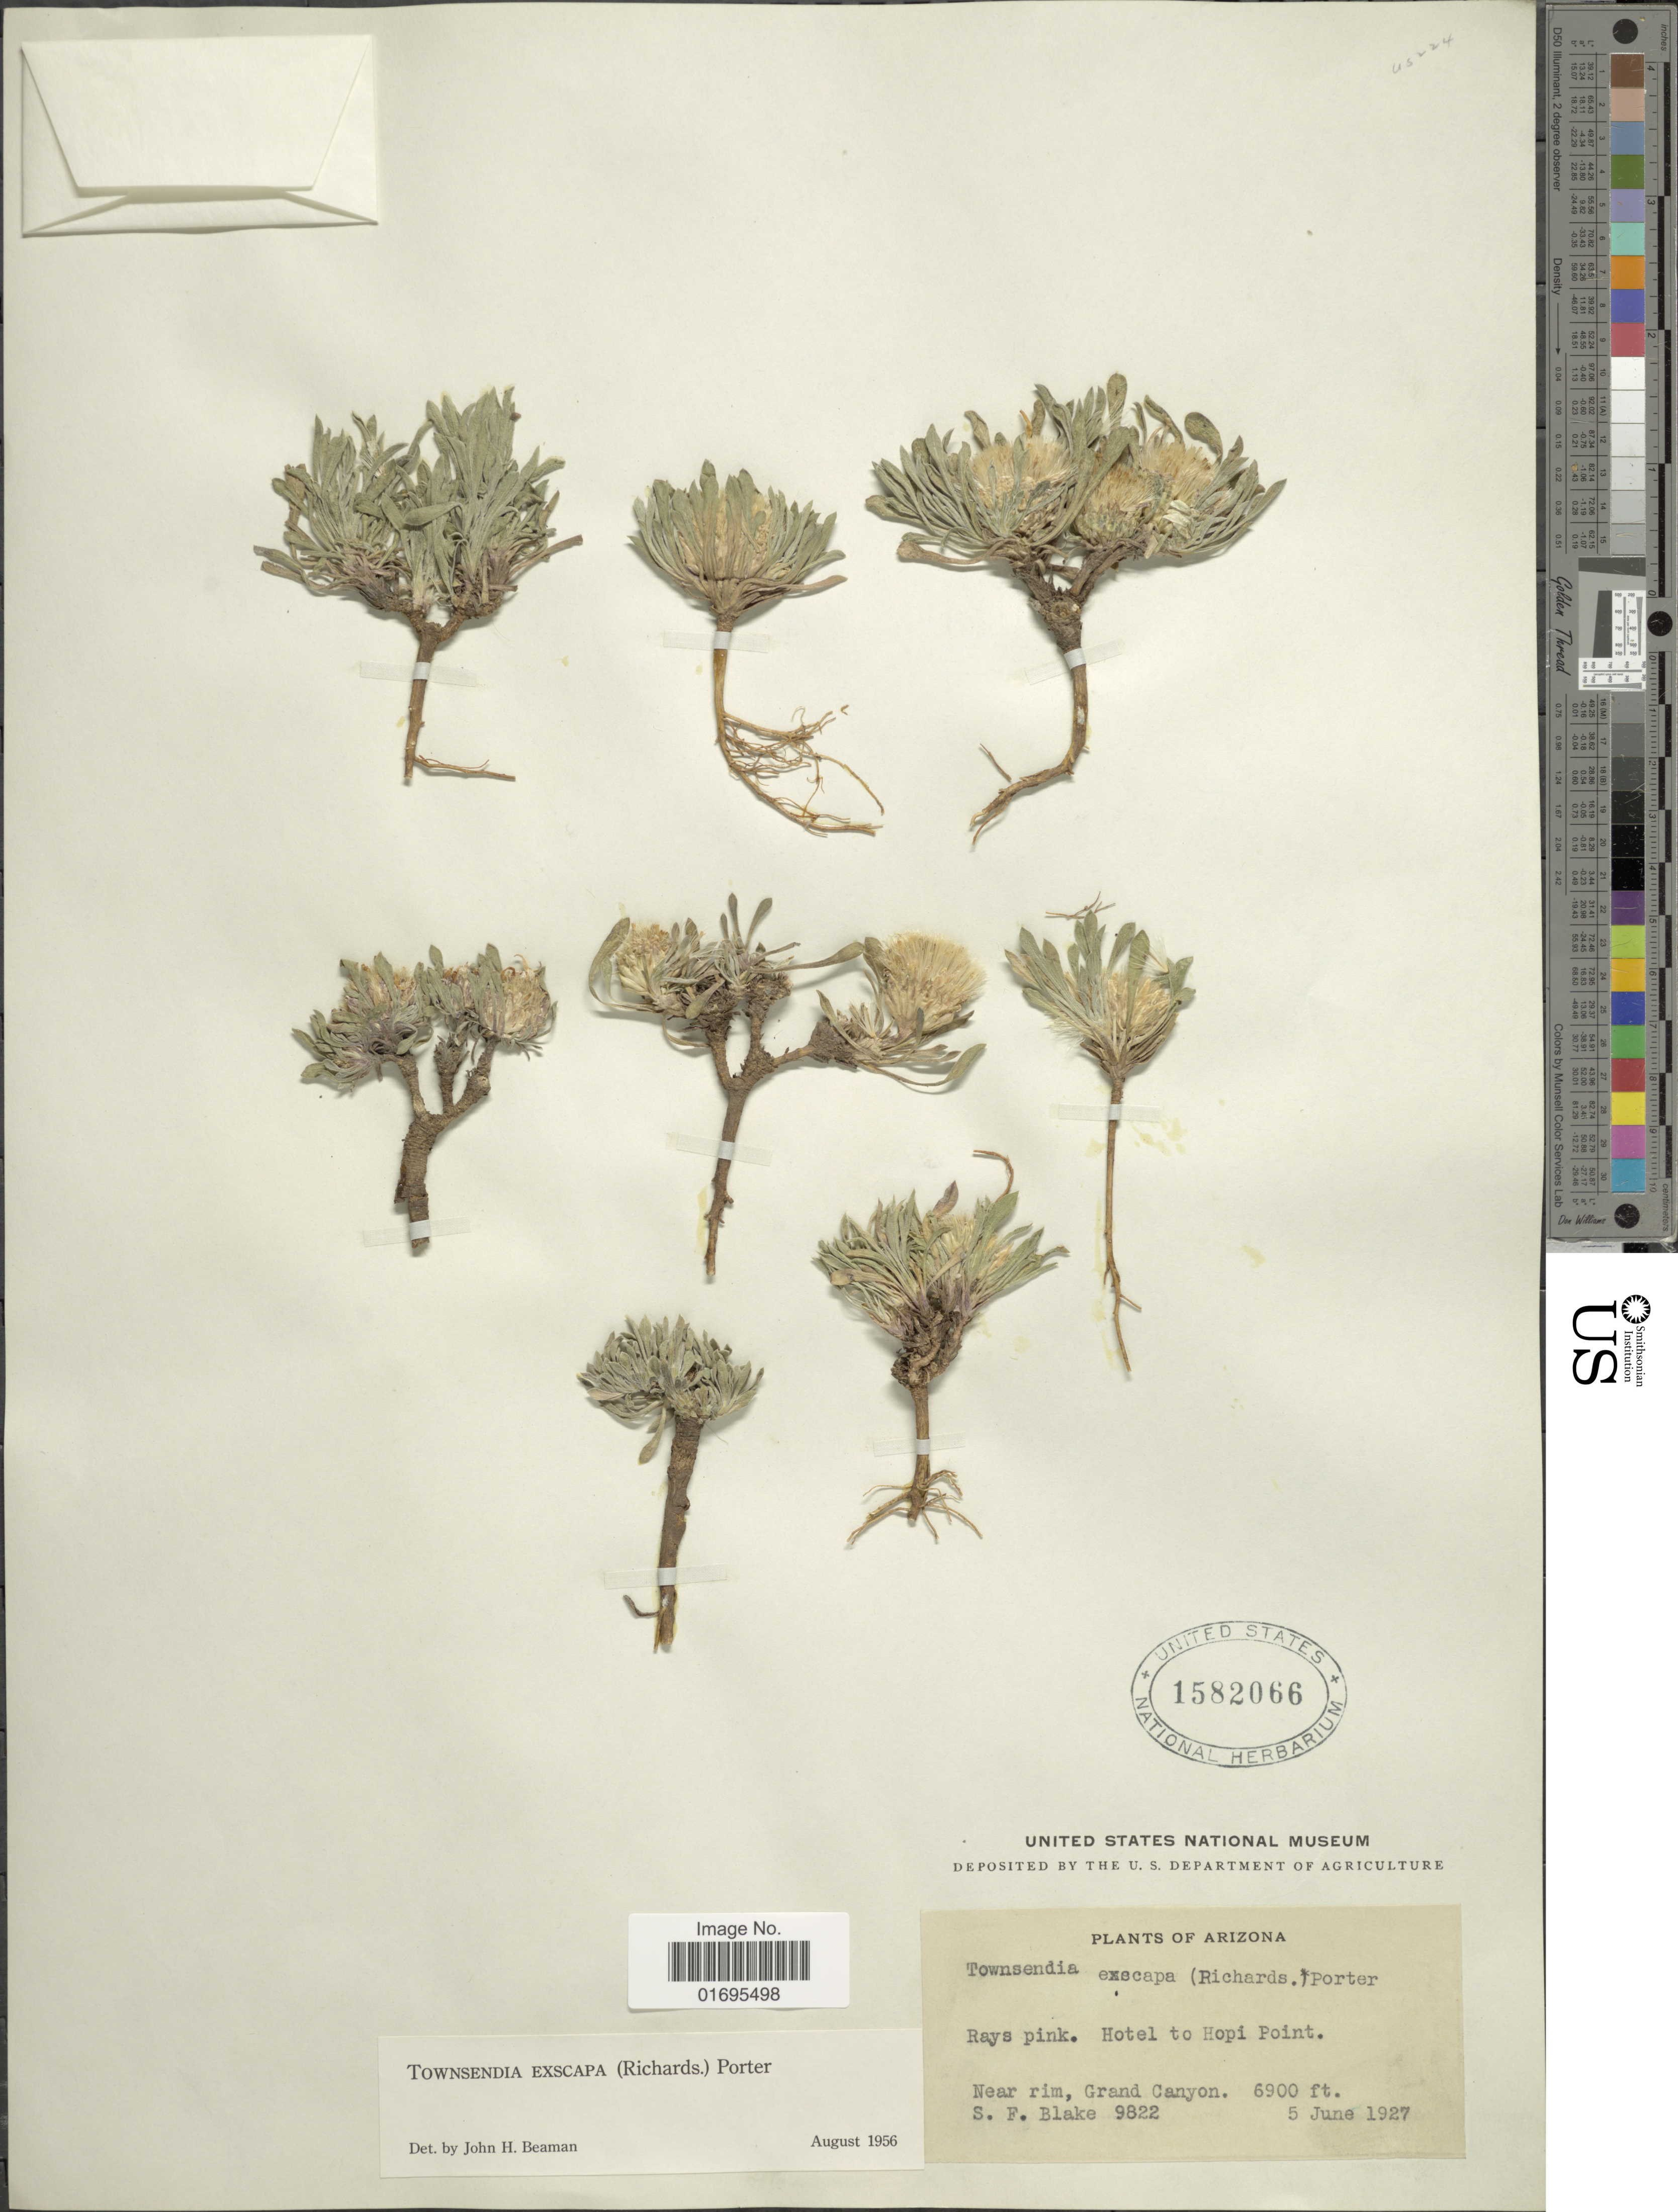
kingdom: Plantae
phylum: Tracheophyta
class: Magnoliopsida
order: Asterales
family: Asteraceae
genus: Townsendia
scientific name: Townsendia exscapa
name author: (Richardson) Porter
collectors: S. Blake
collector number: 9822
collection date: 1927-06-05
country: United States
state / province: Arizona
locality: Hotel to Hopi Point, near rim, Grand Canyon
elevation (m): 2103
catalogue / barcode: US 1582066